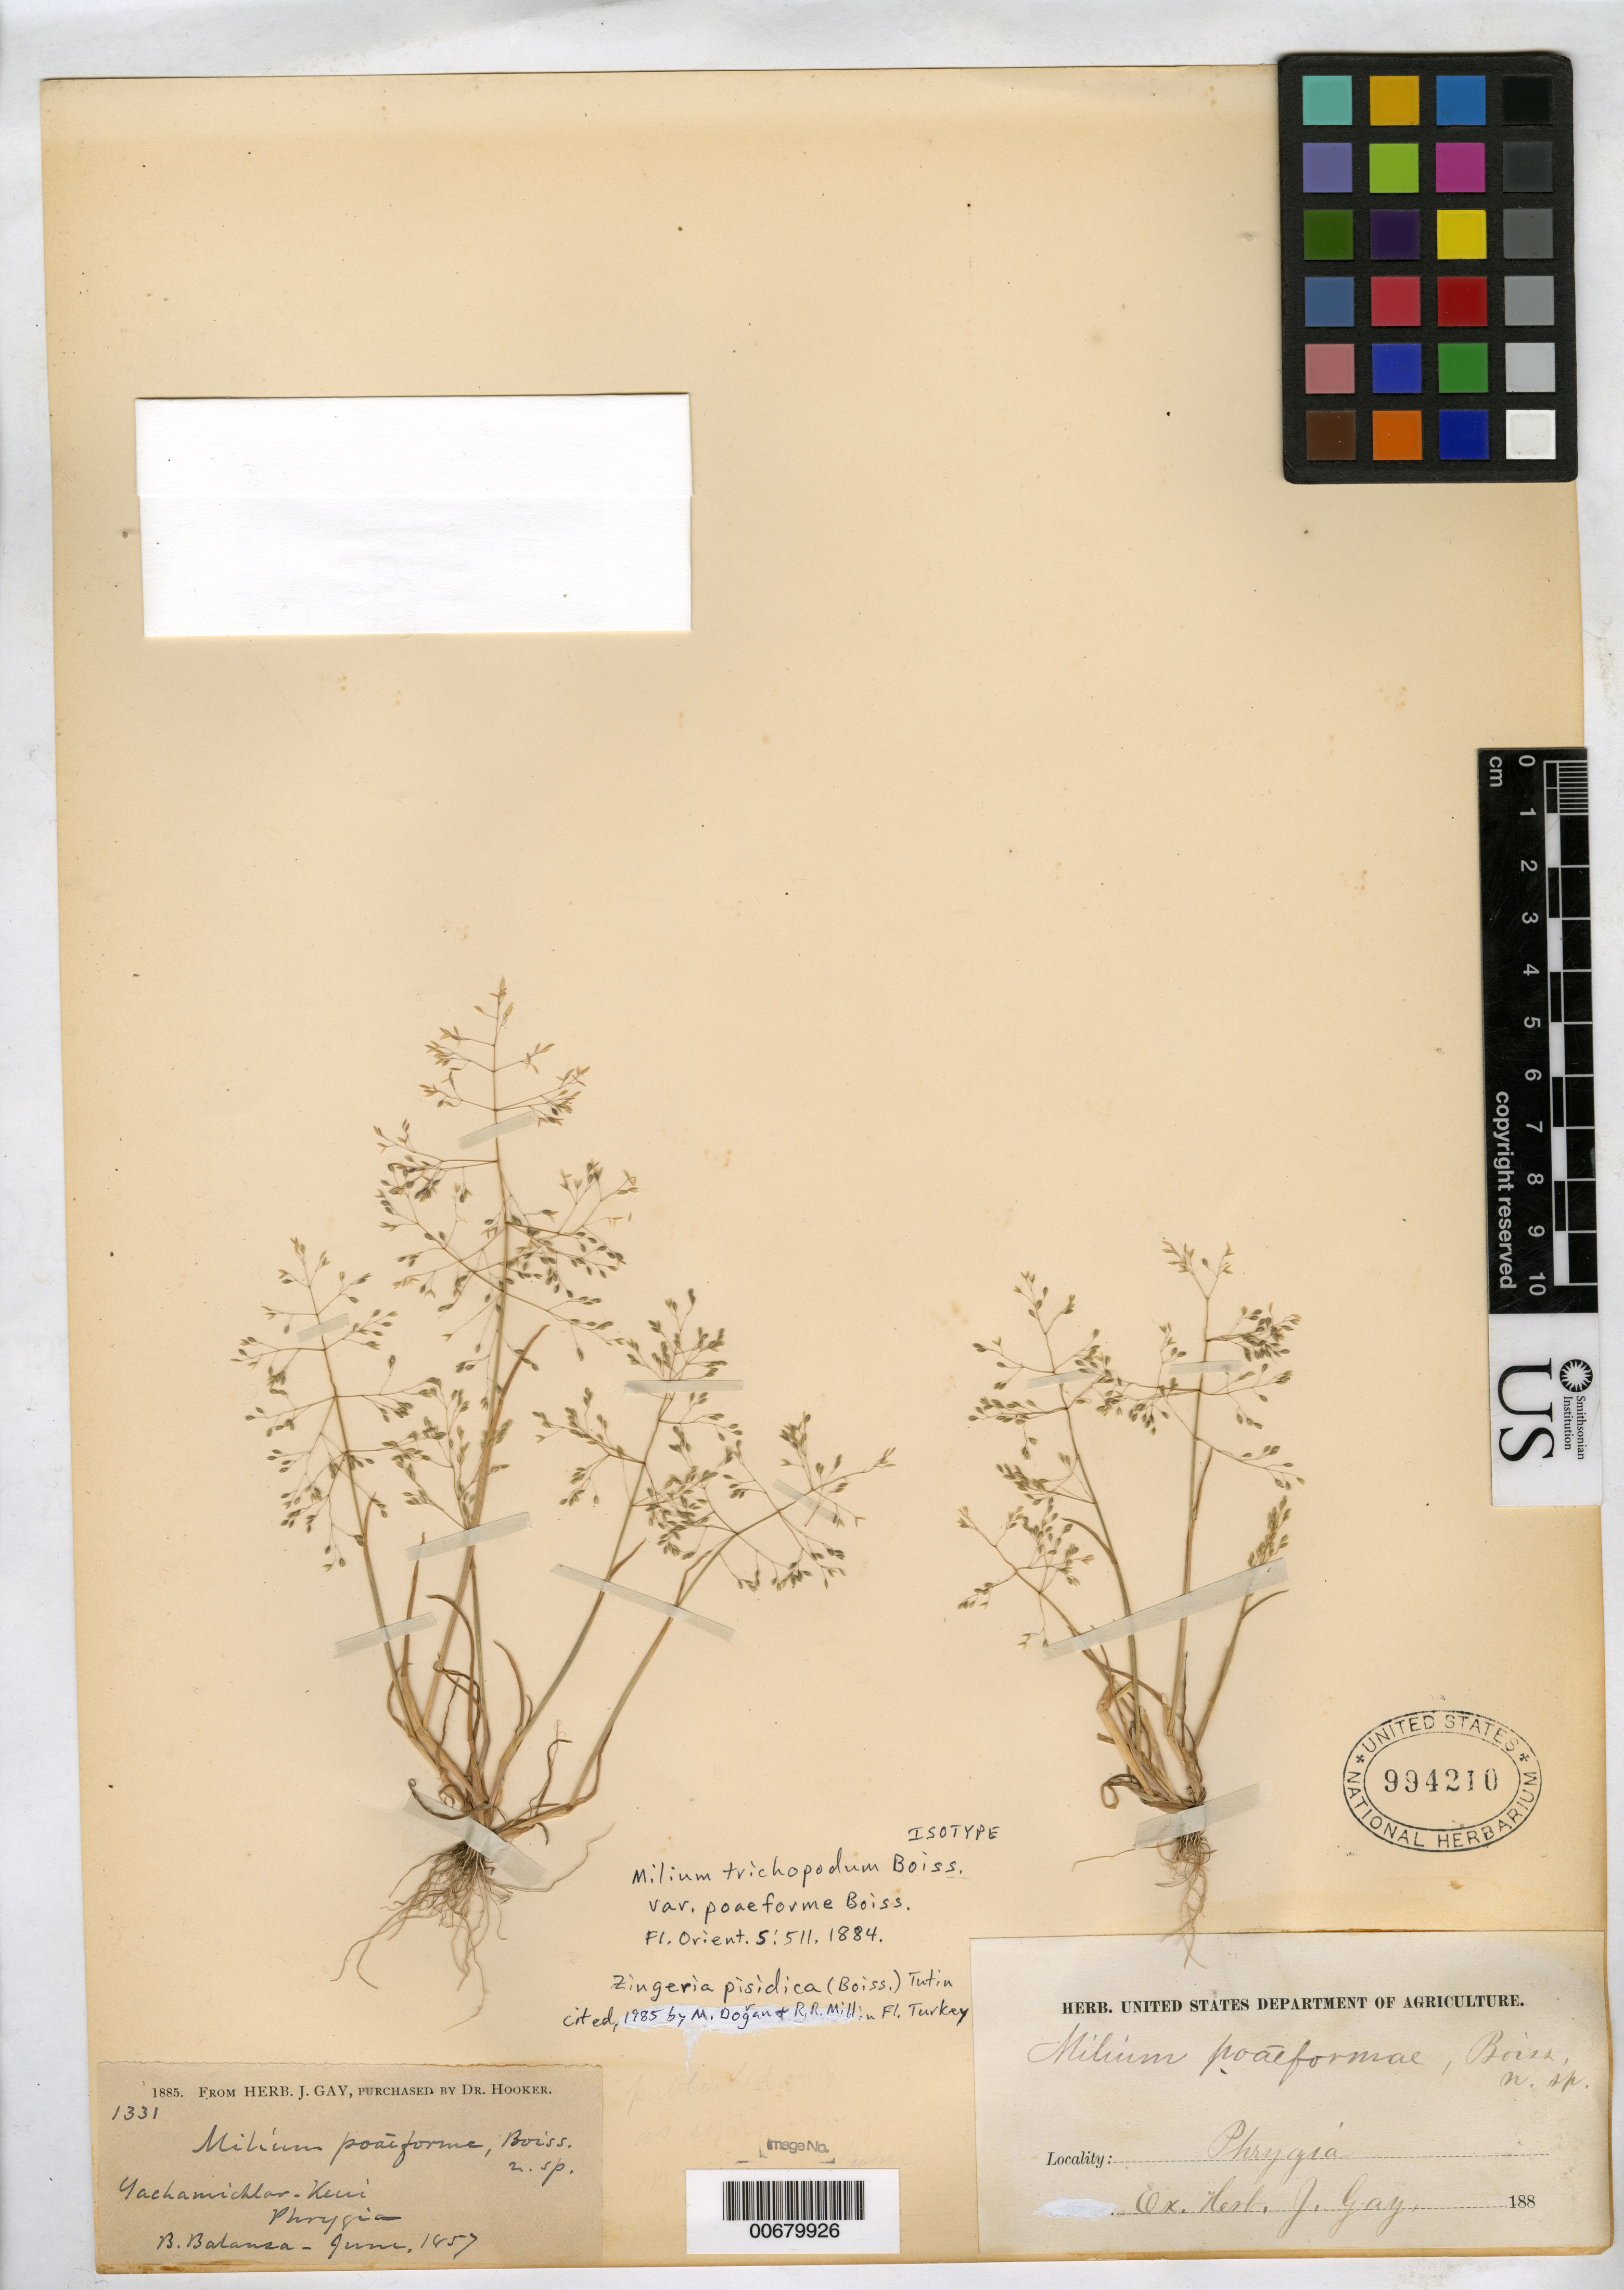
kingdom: Plantae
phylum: Tracheophyta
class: Liliopsida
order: Poales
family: Poaceae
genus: Milium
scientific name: Milium trichopodum var. poaeforme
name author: Boiss.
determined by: Doğan, Musa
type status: Isotype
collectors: B. Balansa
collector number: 1331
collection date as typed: Jun 1857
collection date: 1857-06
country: Turkey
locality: Yachamichlar-Keui prope Ouchak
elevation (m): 3600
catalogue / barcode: US 994210